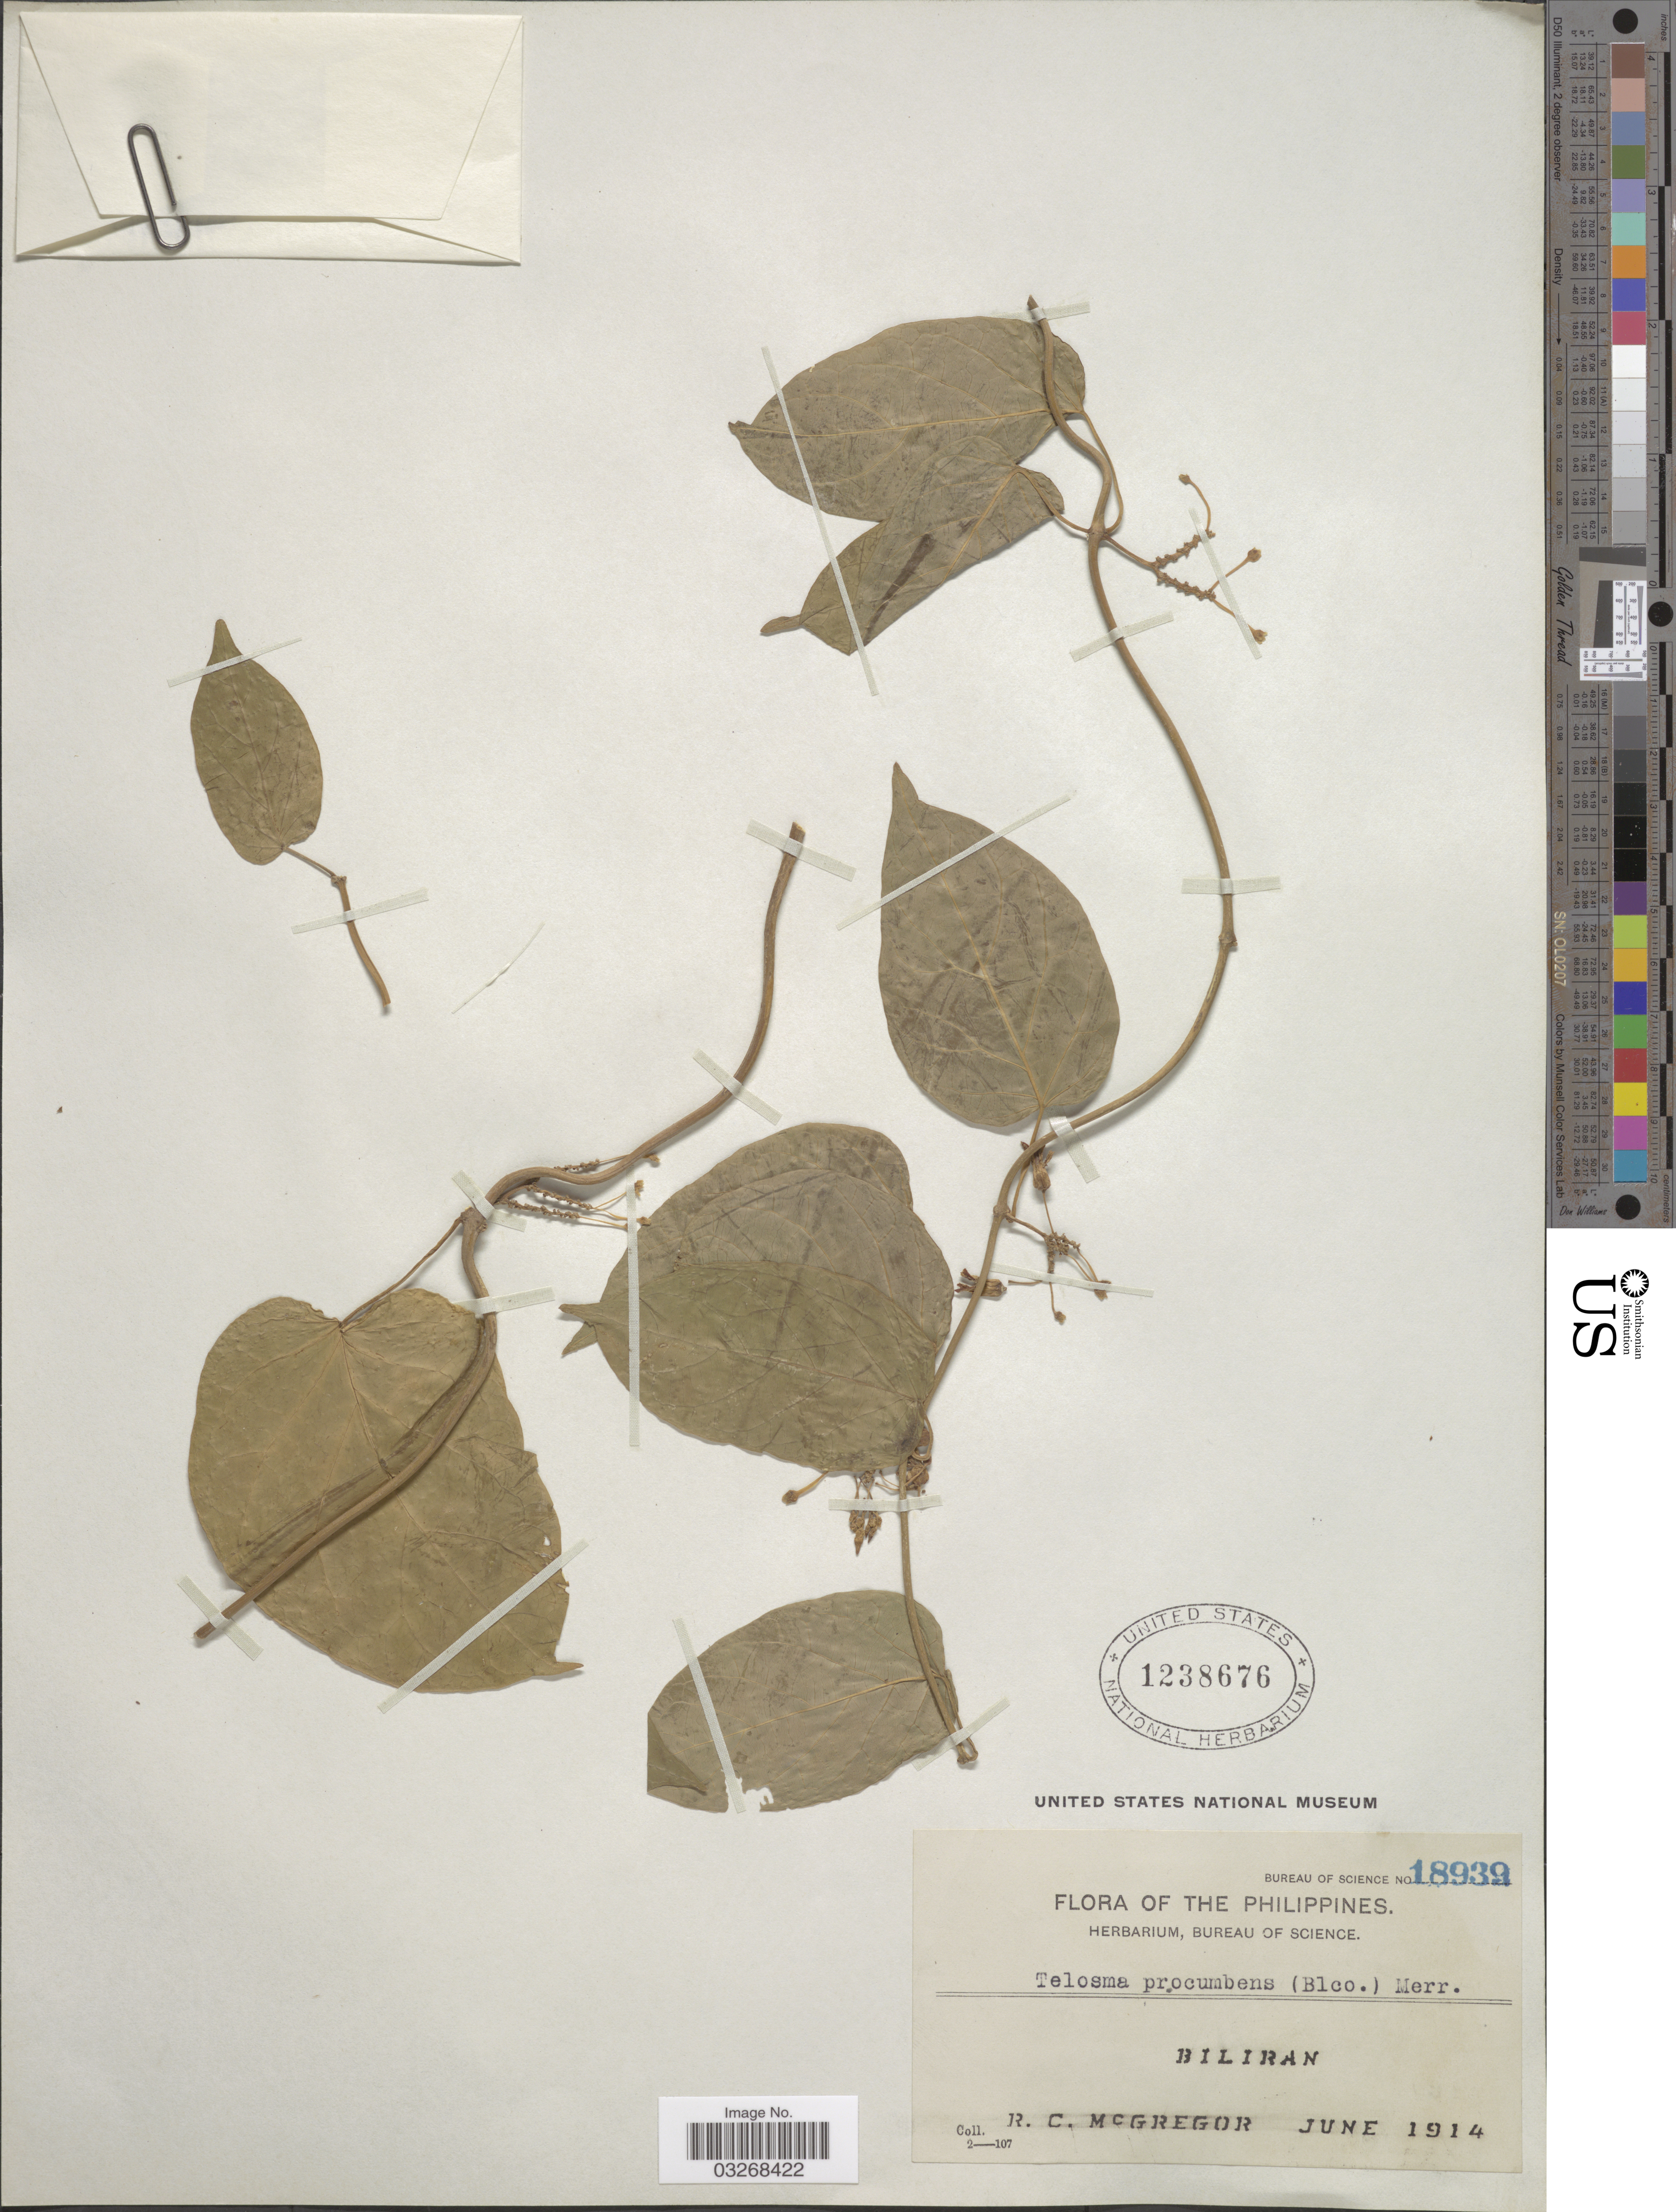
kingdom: Plantae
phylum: Tracheophyta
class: Magnoliopsida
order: Gentianales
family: Apocynaceae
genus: Telosma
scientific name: Telosma procumbens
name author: (Blanco) Merr.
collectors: R. C. McGregor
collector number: Bureau of Science 18939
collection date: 1914-06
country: Philippines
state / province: Eastern Visayas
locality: Biliran.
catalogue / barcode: US 1238676